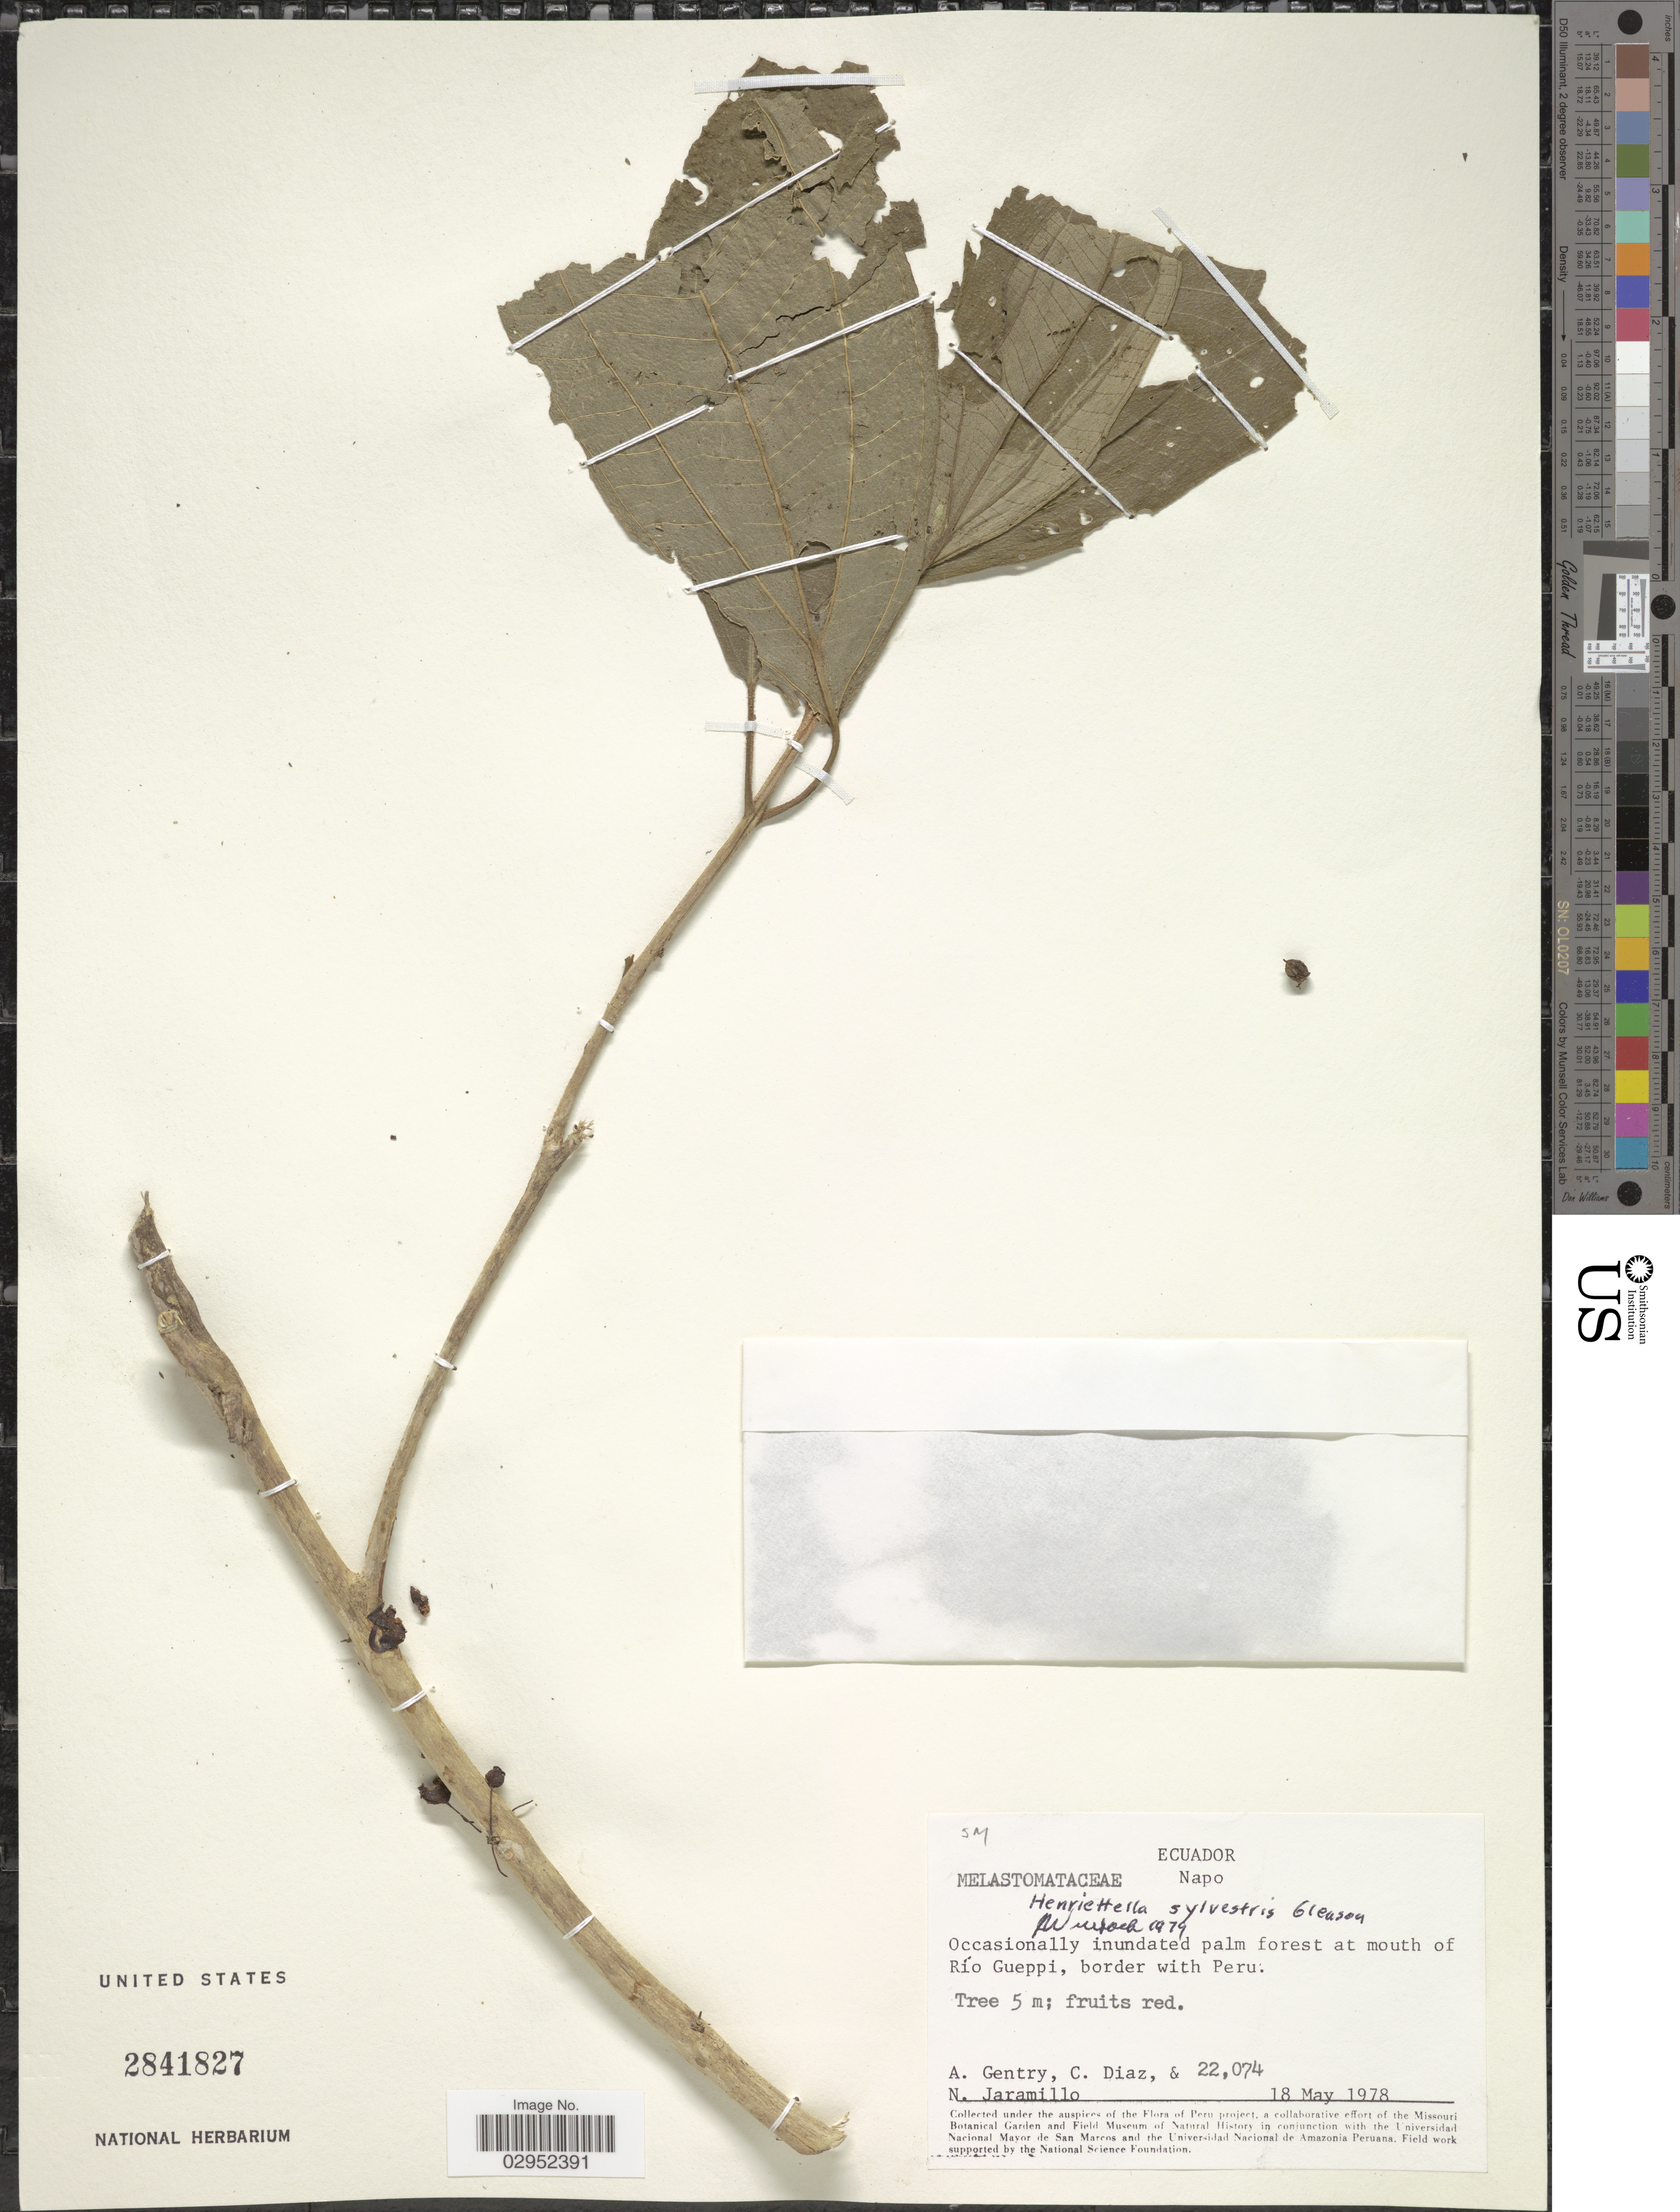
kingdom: Plantae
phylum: Tracheophyta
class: Magnoliopsida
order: Myrtales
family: Melastomataceae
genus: Henriettea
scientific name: Henriettea fascicularis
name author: (Sw.) M. Gómez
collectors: A. H. Gentry, C. Díaz & N. Jaramillo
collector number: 22074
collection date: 1978-05-18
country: Ecuador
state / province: Napo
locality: Occasionally inundated palm forest at mouth of Río Gueppi, border with Peru.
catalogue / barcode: US 2841827